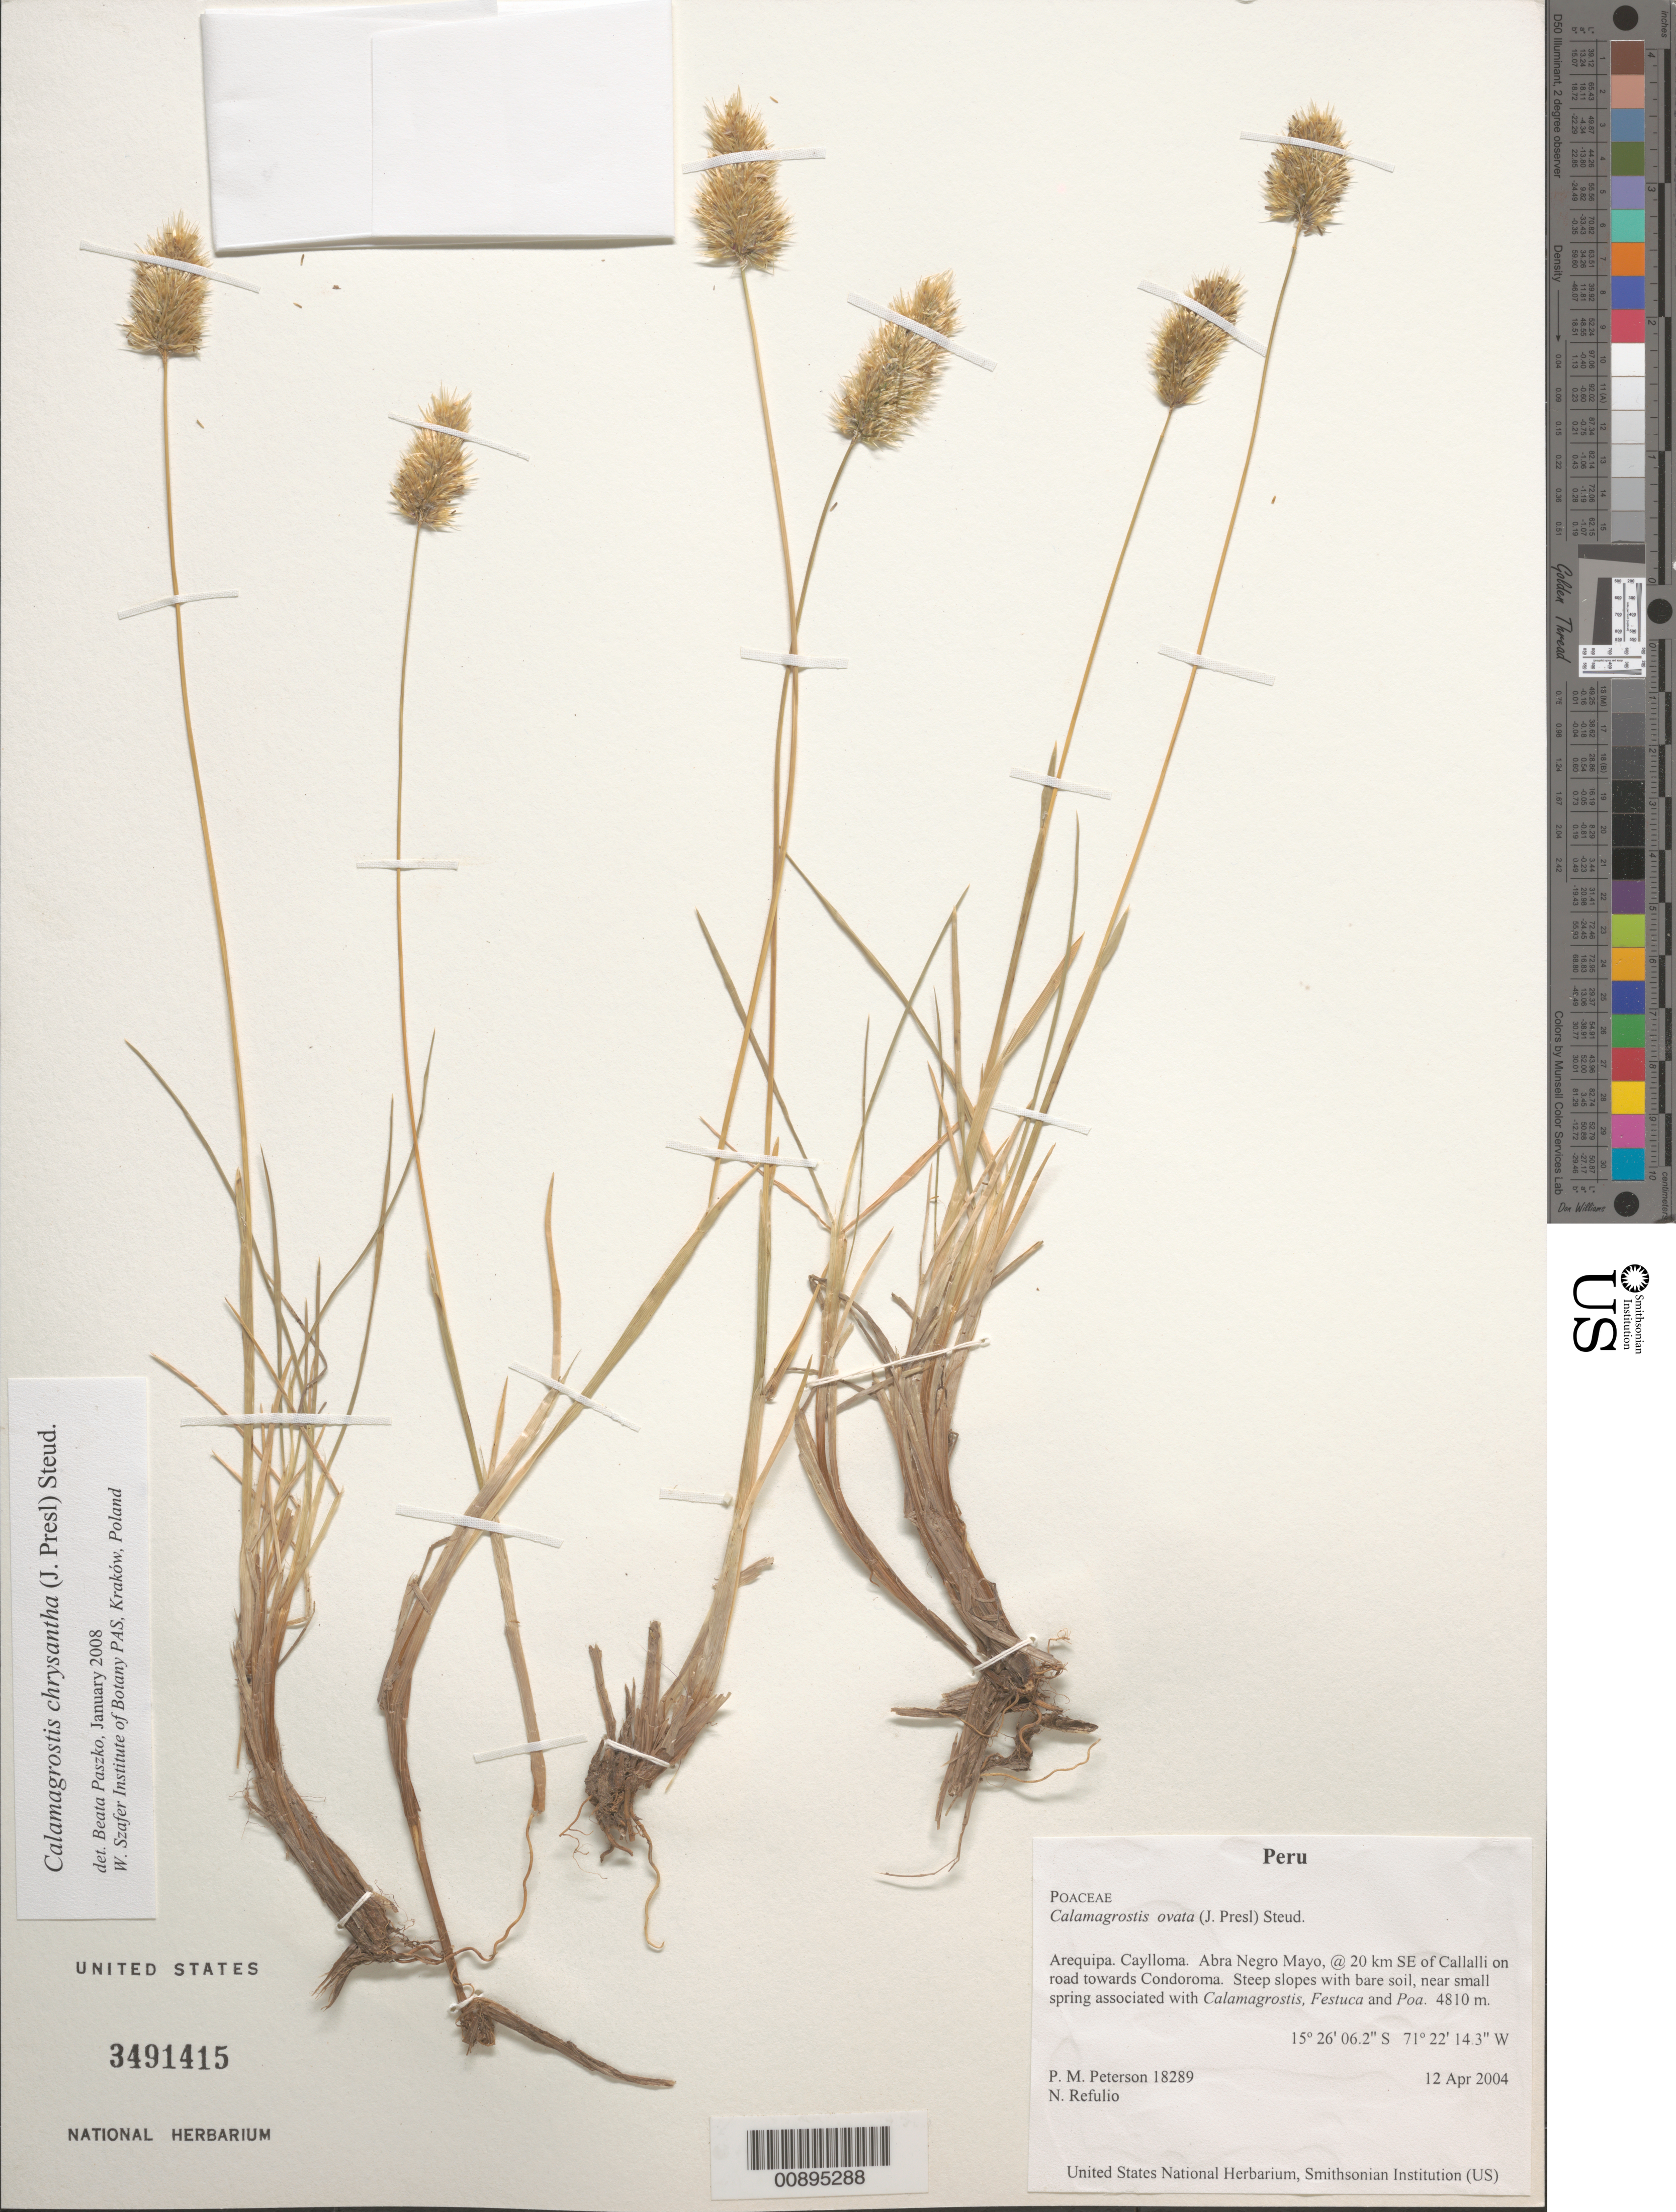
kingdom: Plantae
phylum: Tracheophyta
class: Liliopsida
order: Poales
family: Poaceae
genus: Calamagrostis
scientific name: Calamagrostis ovata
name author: (J. Presl) Steud.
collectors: P. M. Peterson & N. Refulio-Rodríguez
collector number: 18289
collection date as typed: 12 Apr 2004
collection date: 2004-04-12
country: Peru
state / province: Arequipa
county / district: Caylloma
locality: Abra Negro Mayo, @ 20 km SE of Callalli on road towards Condoroma. Steep slopes with bare soil, near small spring associated with Calamagrostis, Festuca and Poa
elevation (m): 4810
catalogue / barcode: US 3491415